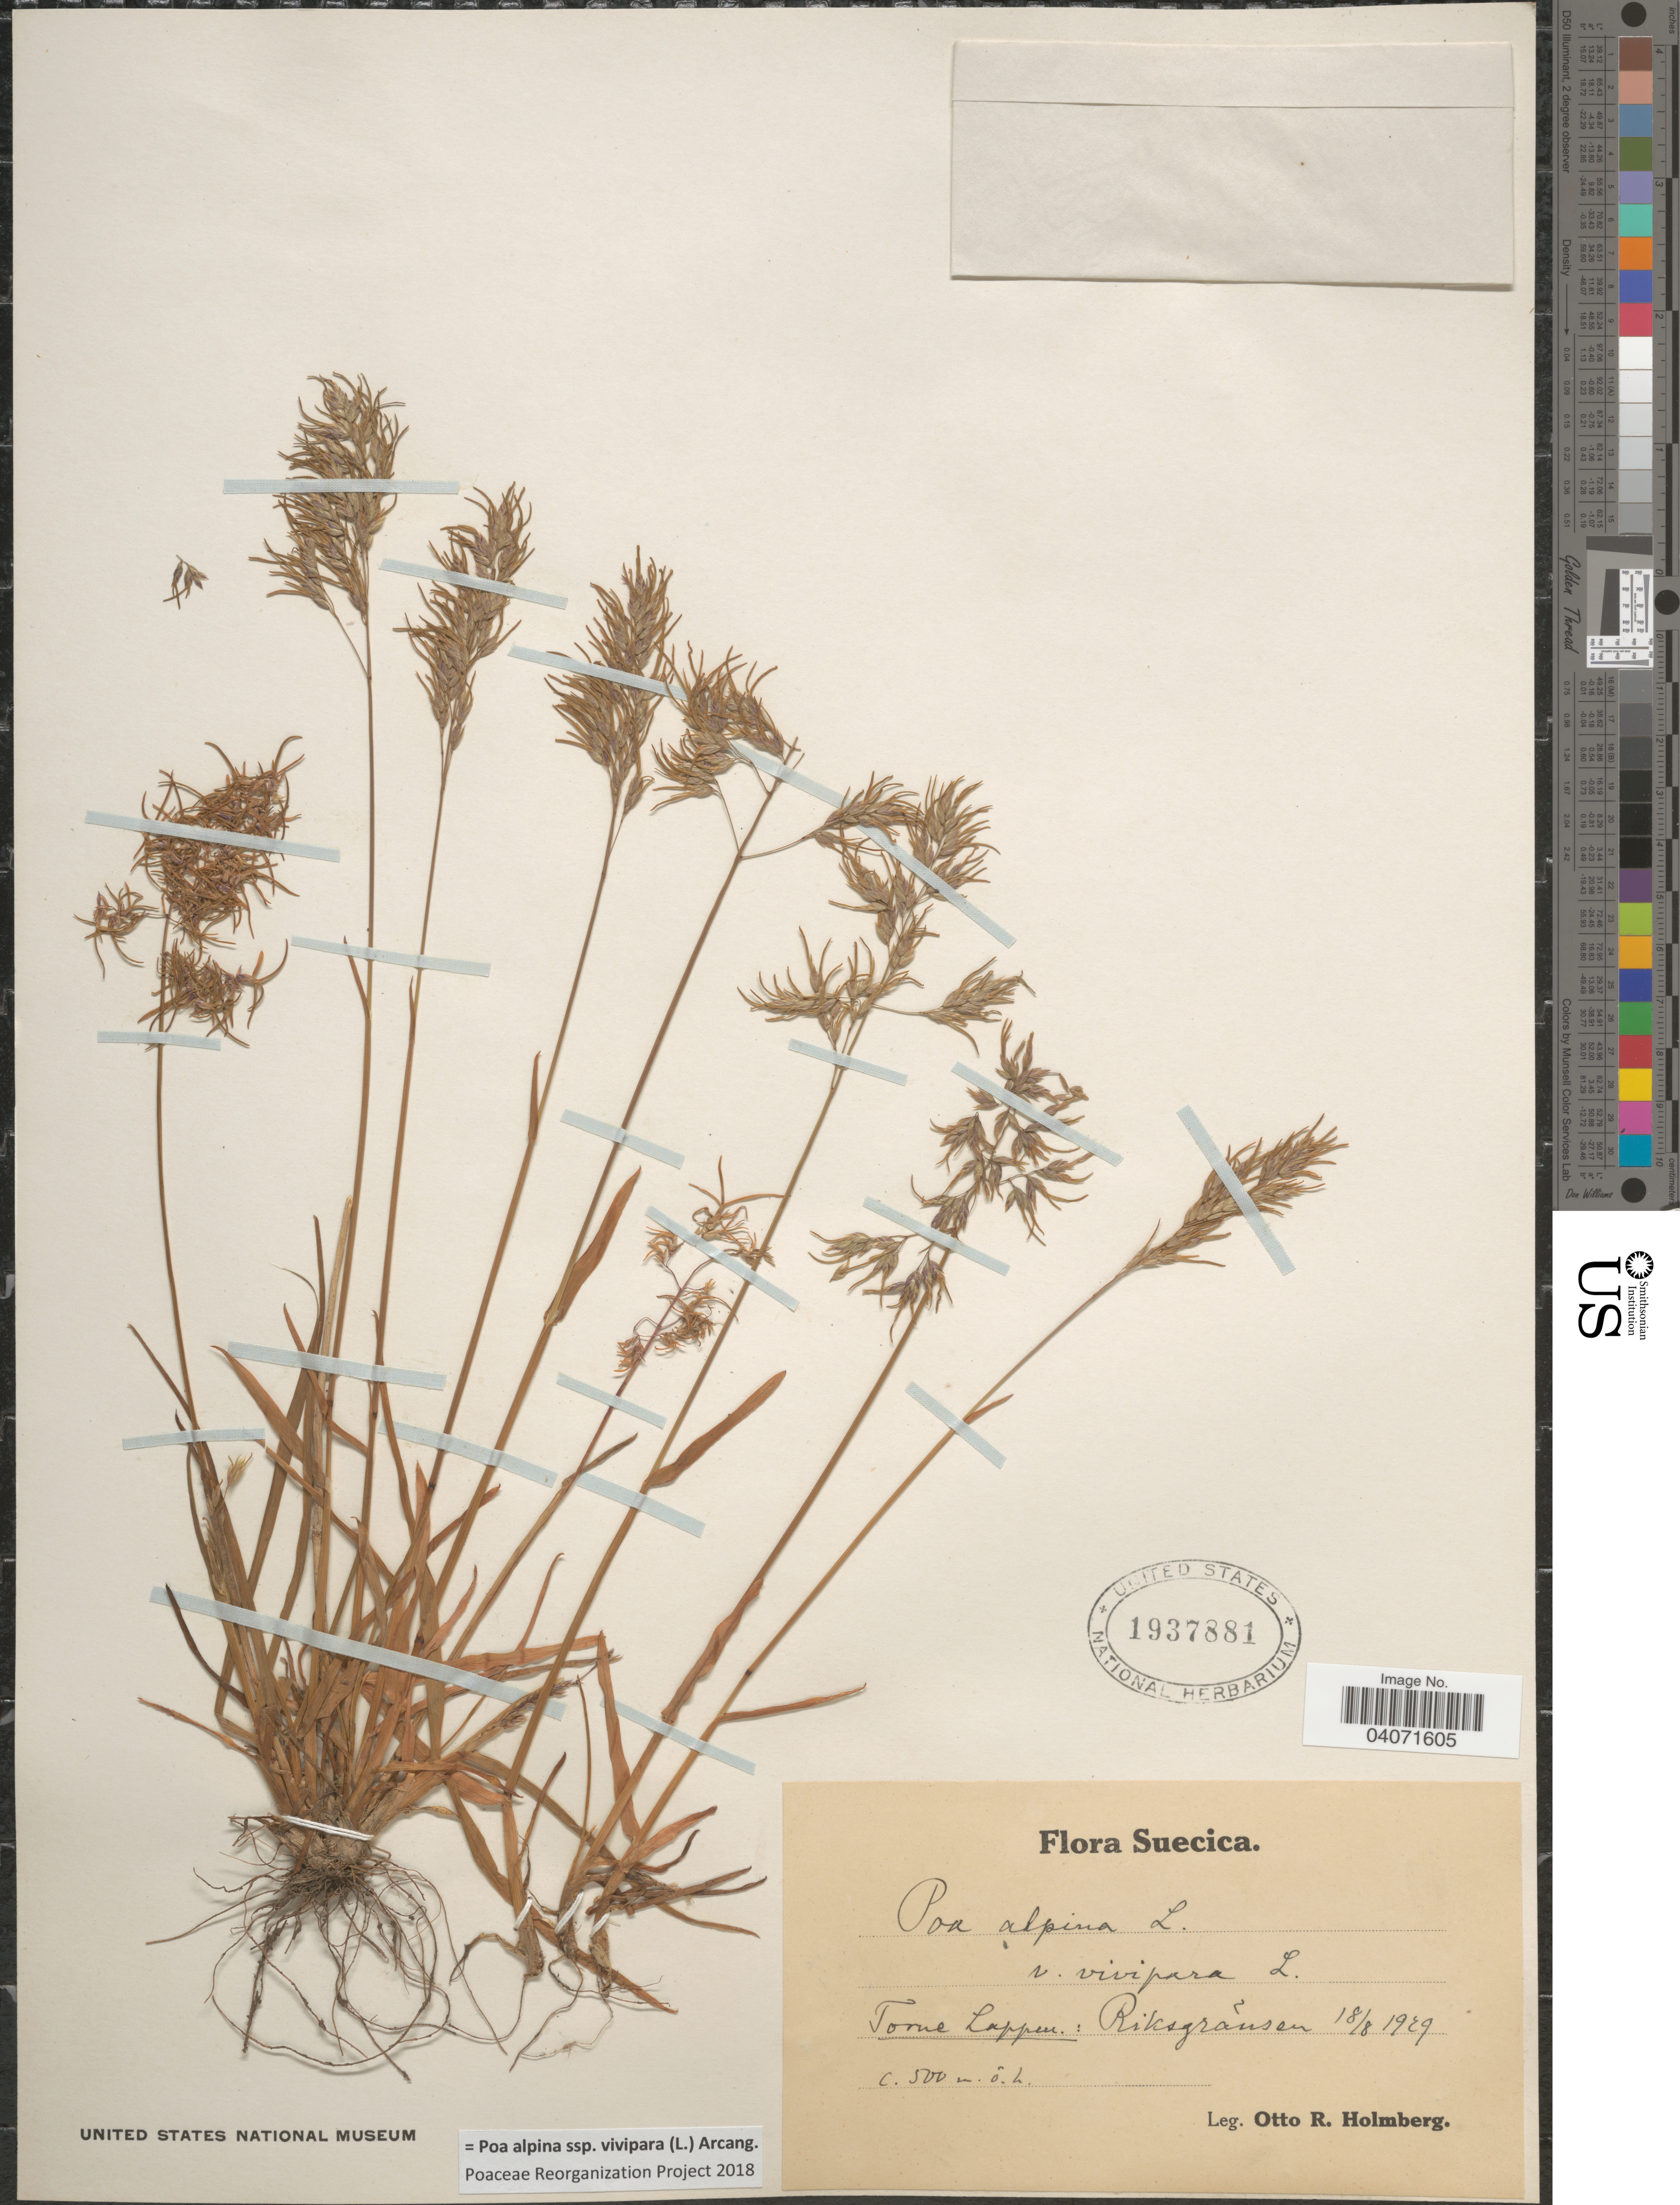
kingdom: Plantae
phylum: Tracheophyta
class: Liliopsida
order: Poales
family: Poaceae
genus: Poa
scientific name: Poa alpina subsp. vivipara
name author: (L.) Arcang.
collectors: O. Holmberg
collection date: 1929-08-18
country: Sweden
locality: Suecica. Torne Lappm.: Riksgränsen.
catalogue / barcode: US 1937881